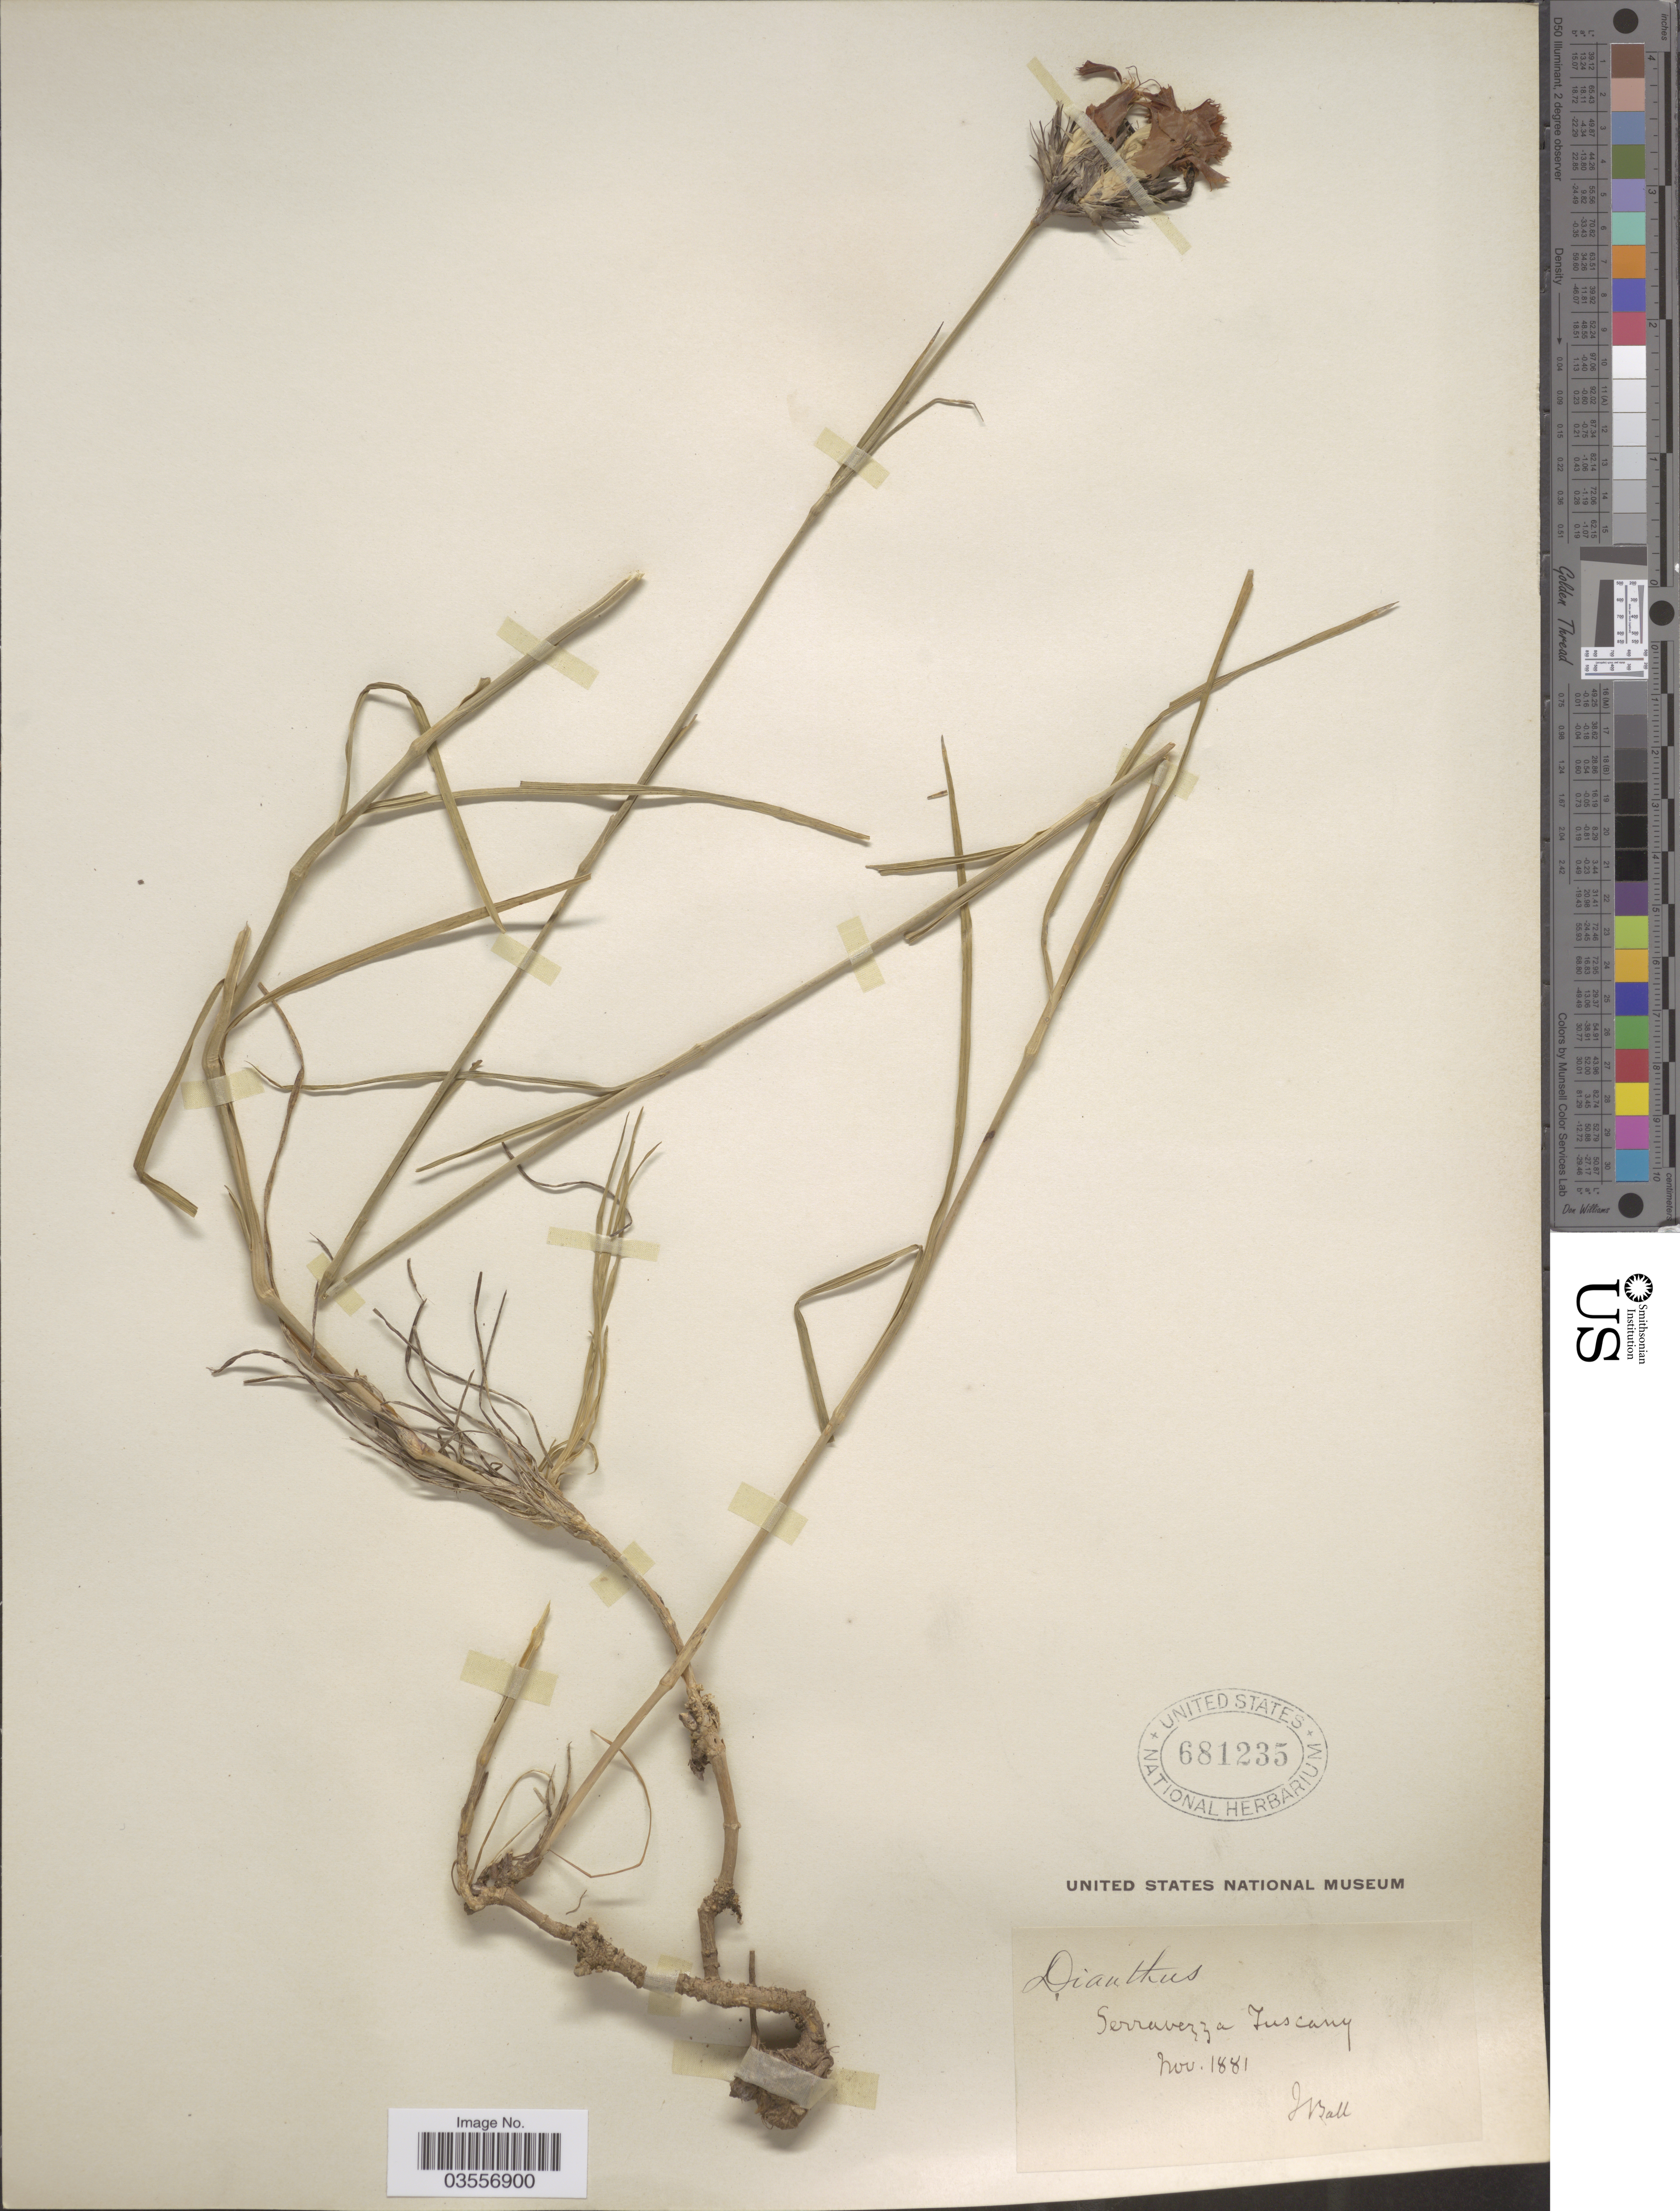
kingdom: Plantae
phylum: Tracheophyta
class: Magnoliopsida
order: Caryophyllales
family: Caryophyllaceae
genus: Dianthus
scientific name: Dianthus sp.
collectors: J. Ball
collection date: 1881-11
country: Italy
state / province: Tuscany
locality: Serravezza.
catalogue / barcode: US 681235